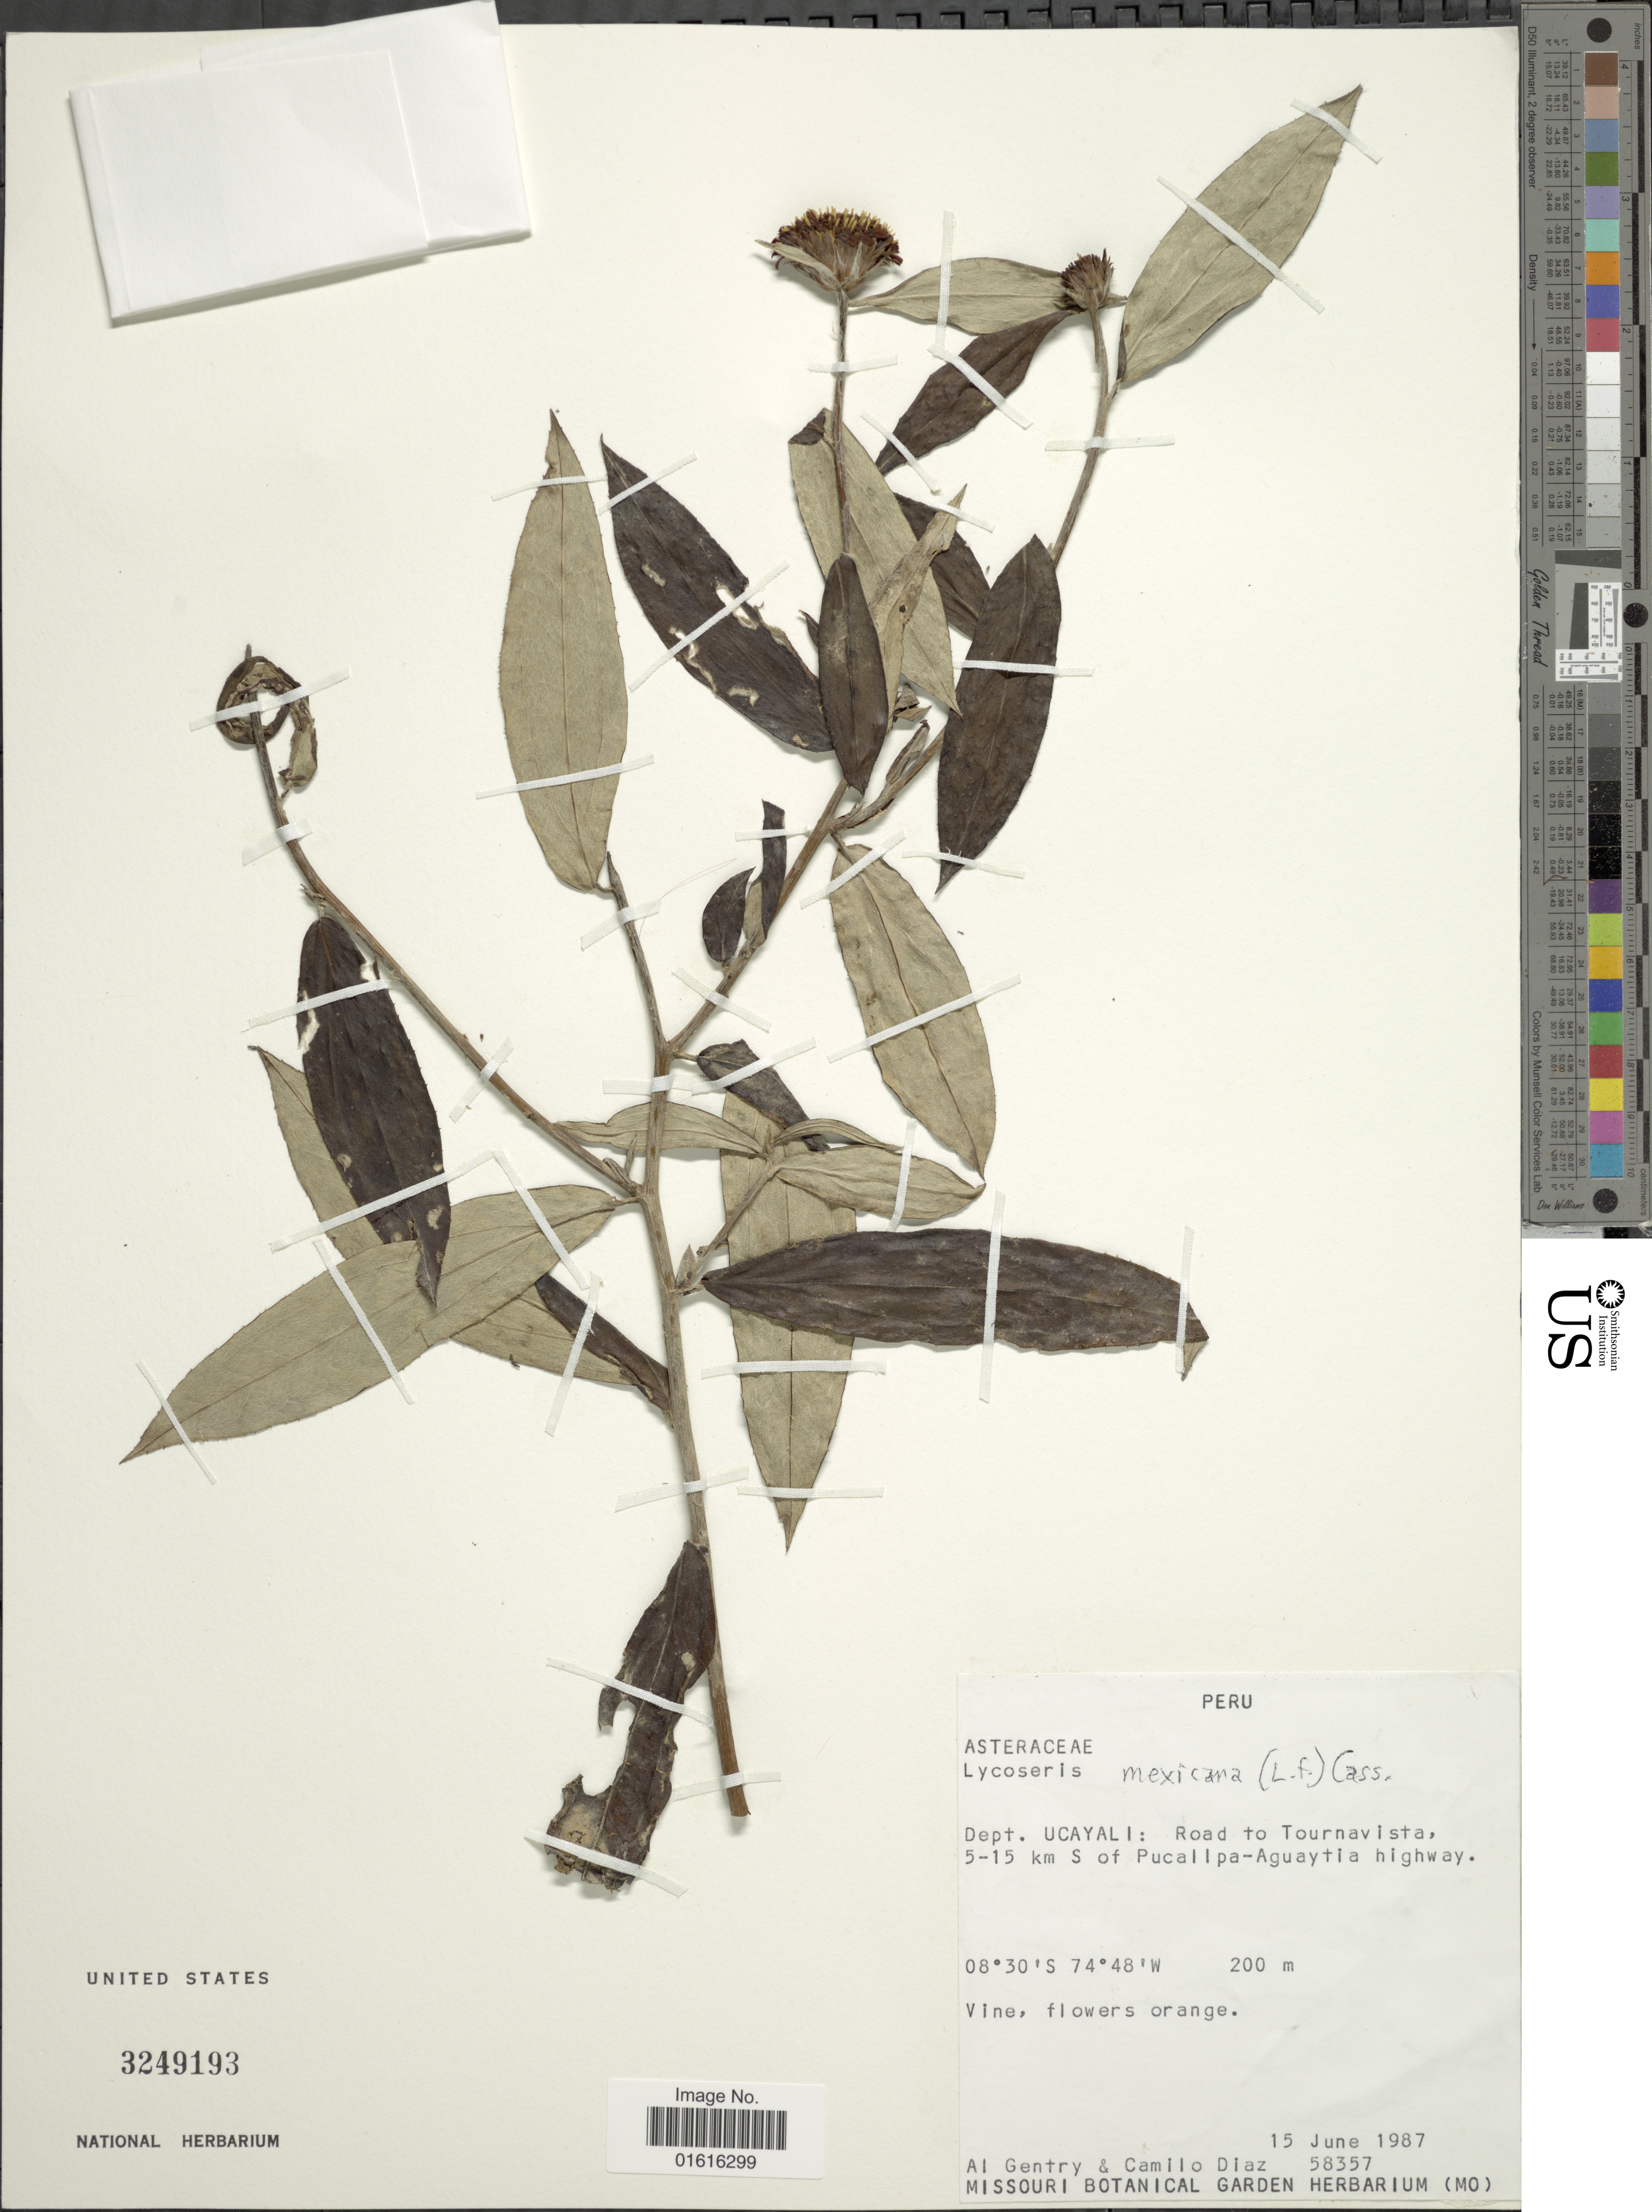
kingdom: Plantae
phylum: Tracheophyta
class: Magnoliopsida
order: Asterales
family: Asteraceae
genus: Lycoseris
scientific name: Lycoseris mexicana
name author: (L. f.) Cass.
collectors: A. H. Gentry & C. Díaz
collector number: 58357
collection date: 1987-06-15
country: Peru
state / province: Ucayali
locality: Dept. Ucayali: Road to Tournavista, 5-15 km S of Pucallpa-Aguaytia highway.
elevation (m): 200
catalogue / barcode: US 3249193